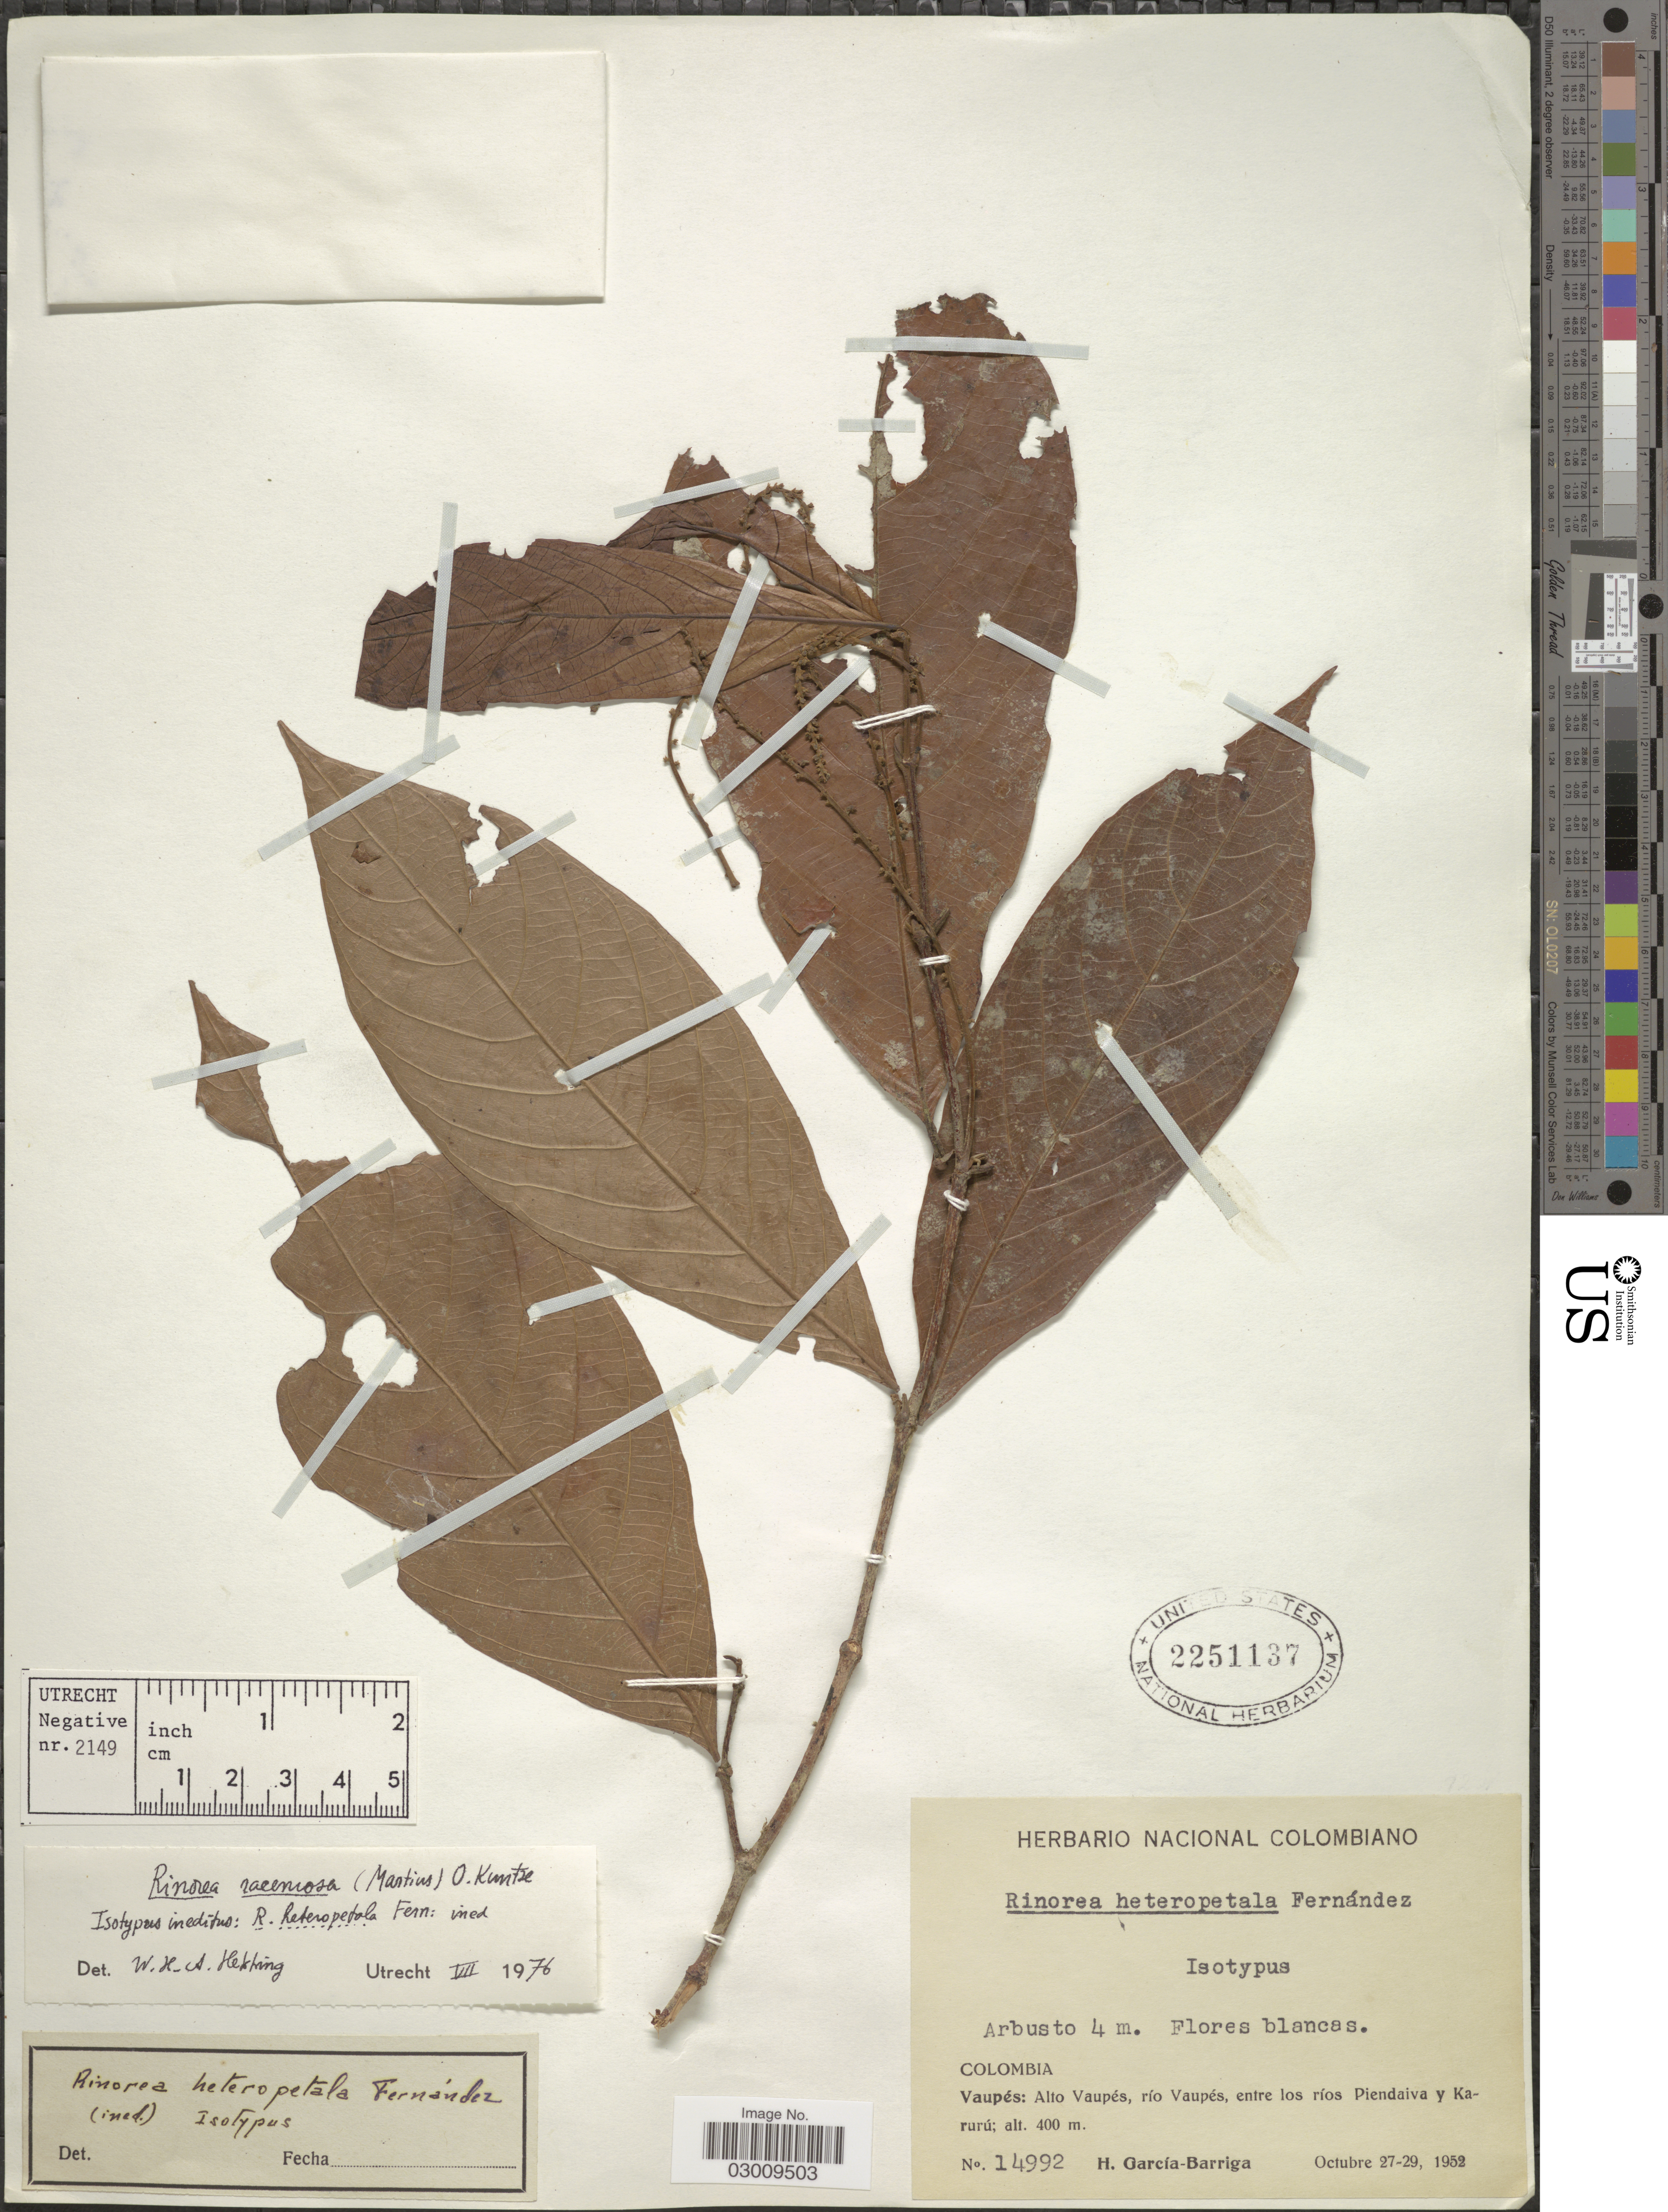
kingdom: Plantae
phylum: Tracheophyta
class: Magnoliopsida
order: Malpighiales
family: Violaceae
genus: Rinorea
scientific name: Rinorea racemosa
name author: (Mart.) Kuntze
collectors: H. García Barriga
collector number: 14992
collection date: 1952-10-27/1952-10-29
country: Colombia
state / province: Vaupés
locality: Vaupés: Alto Vaupés, río Vaupés, entre los ríos Piendaiva y Karurú.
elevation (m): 400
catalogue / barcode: US 2251137